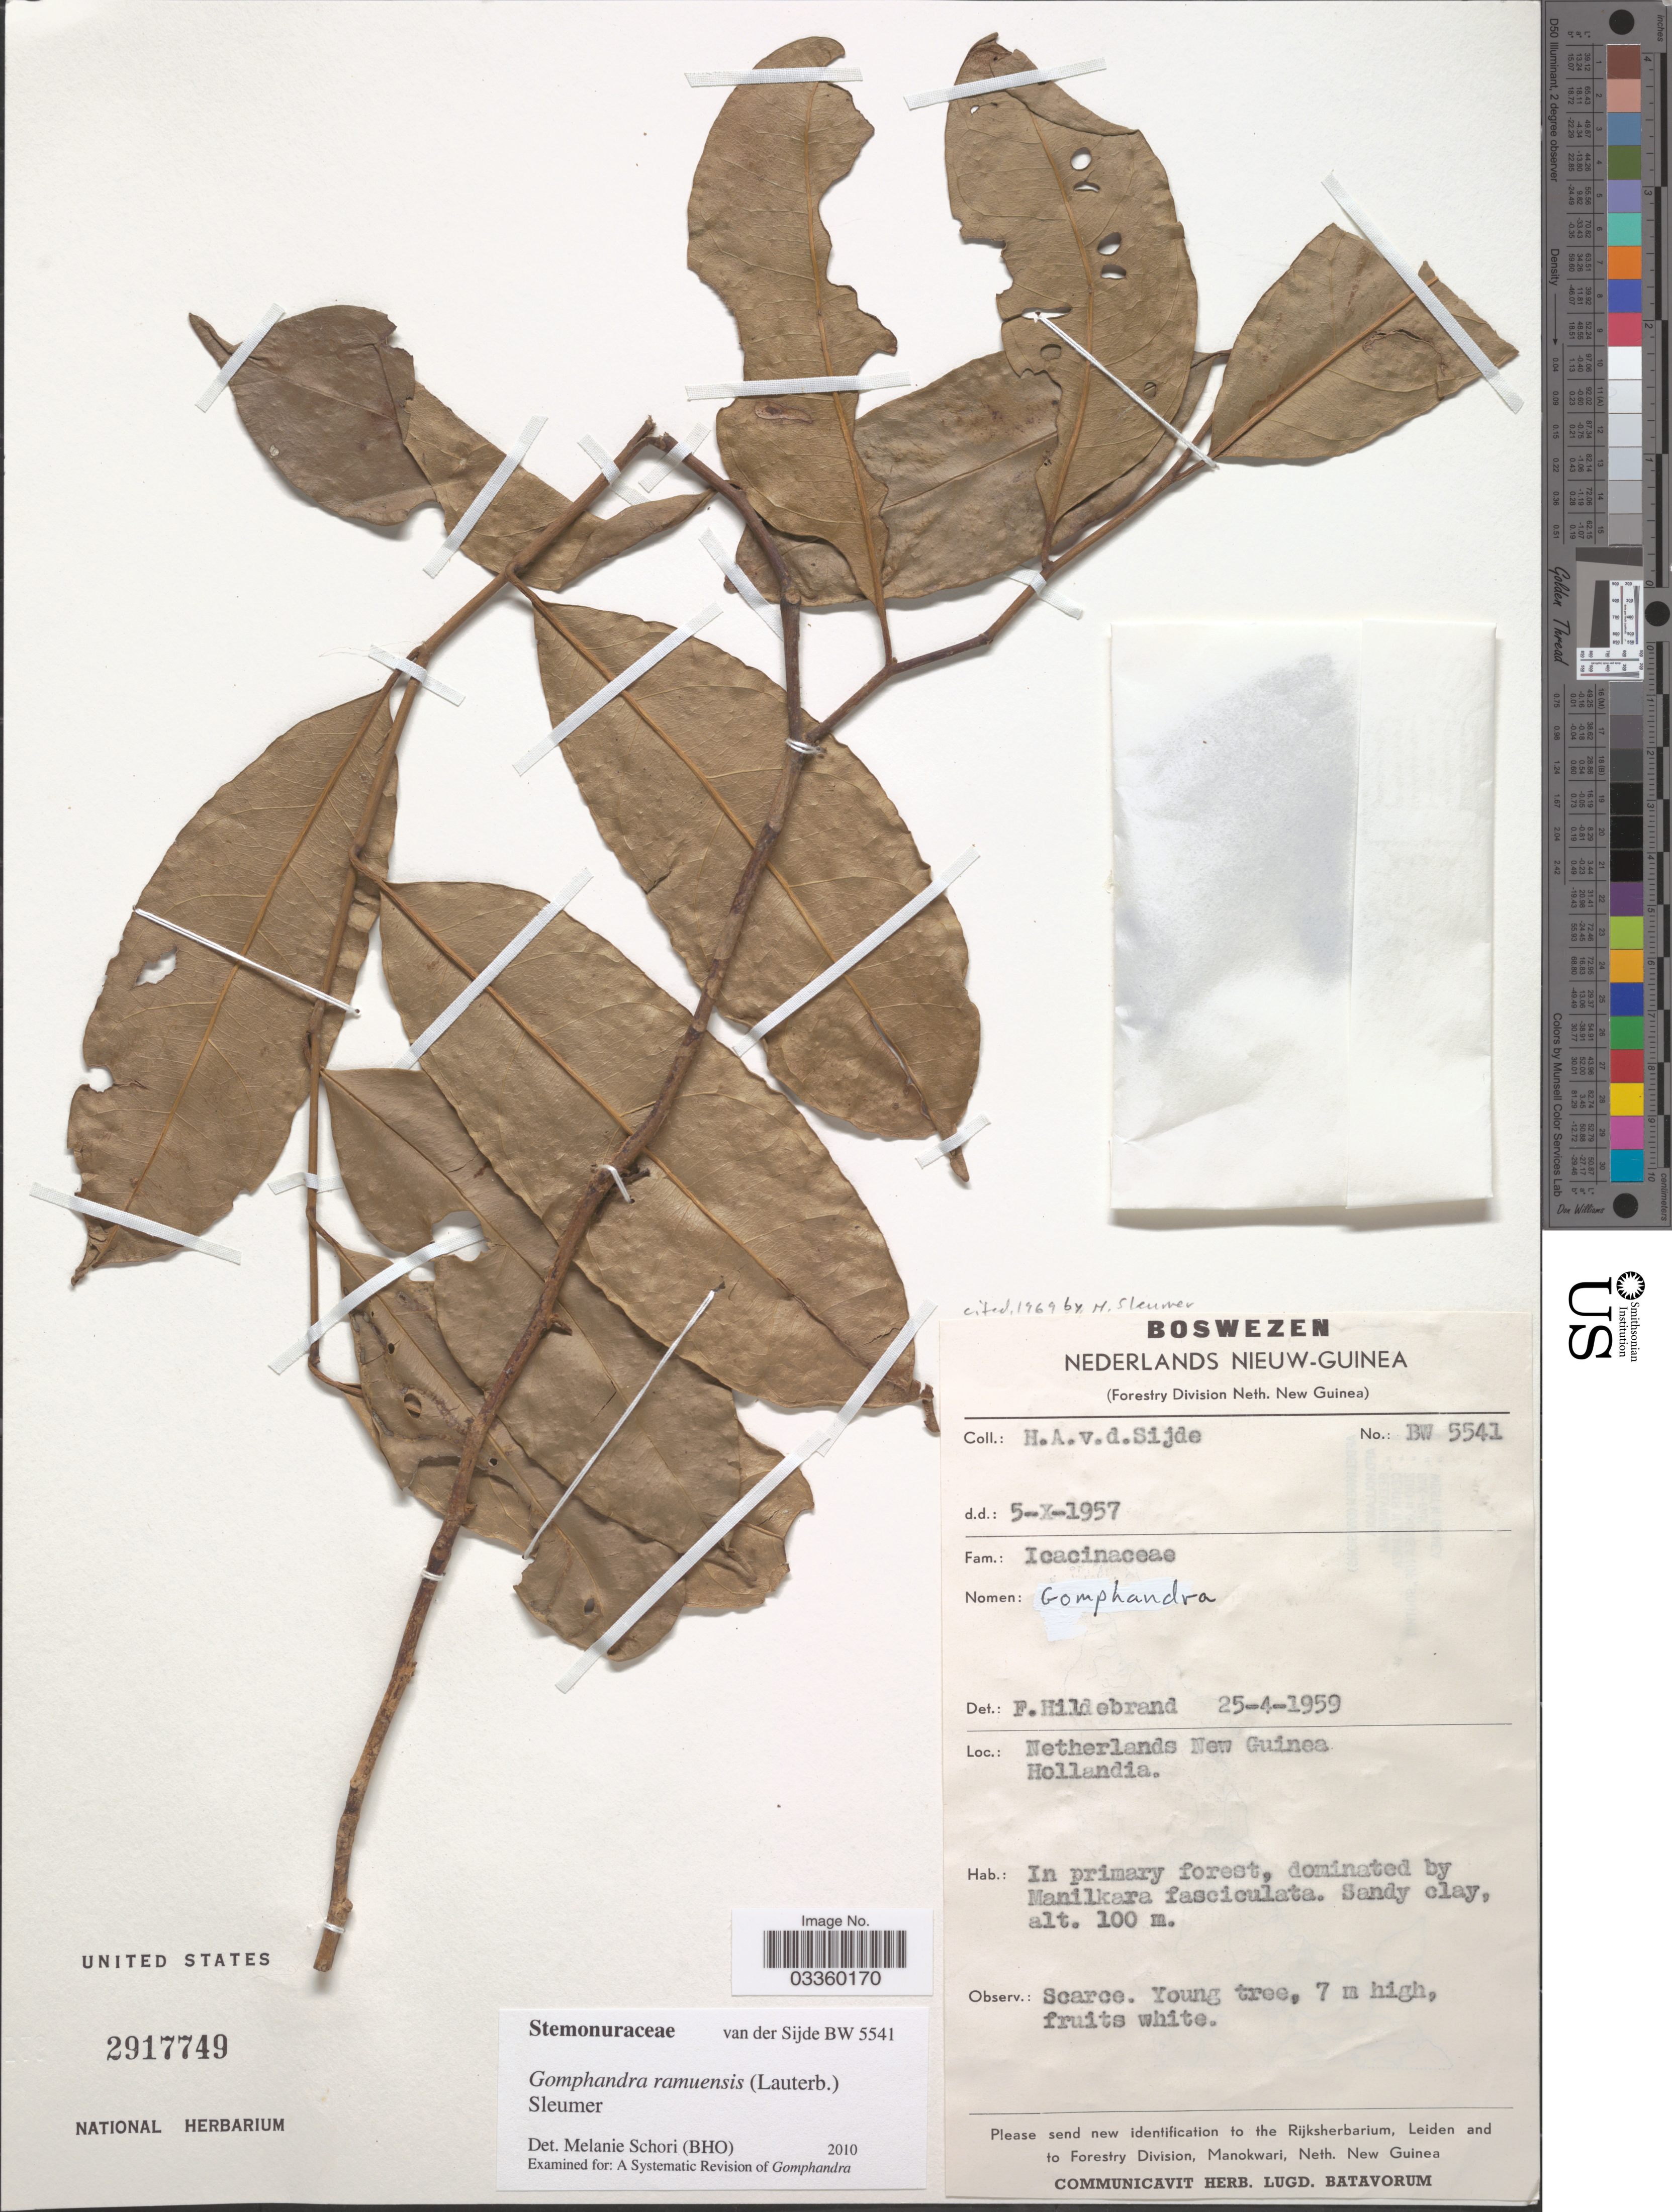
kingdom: Plantae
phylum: Tracheophyta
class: Magnoliopsida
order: Cardiopteridales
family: Stemonuraceae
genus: Gomphandra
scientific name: Gomphandra ramuensis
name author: Sleumer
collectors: H. Sijde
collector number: BW5541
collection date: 1957-10-05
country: Indonesia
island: New Guinea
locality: Netherlands New Guinea. Hollandia.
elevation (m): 100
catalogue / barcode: US 2917749